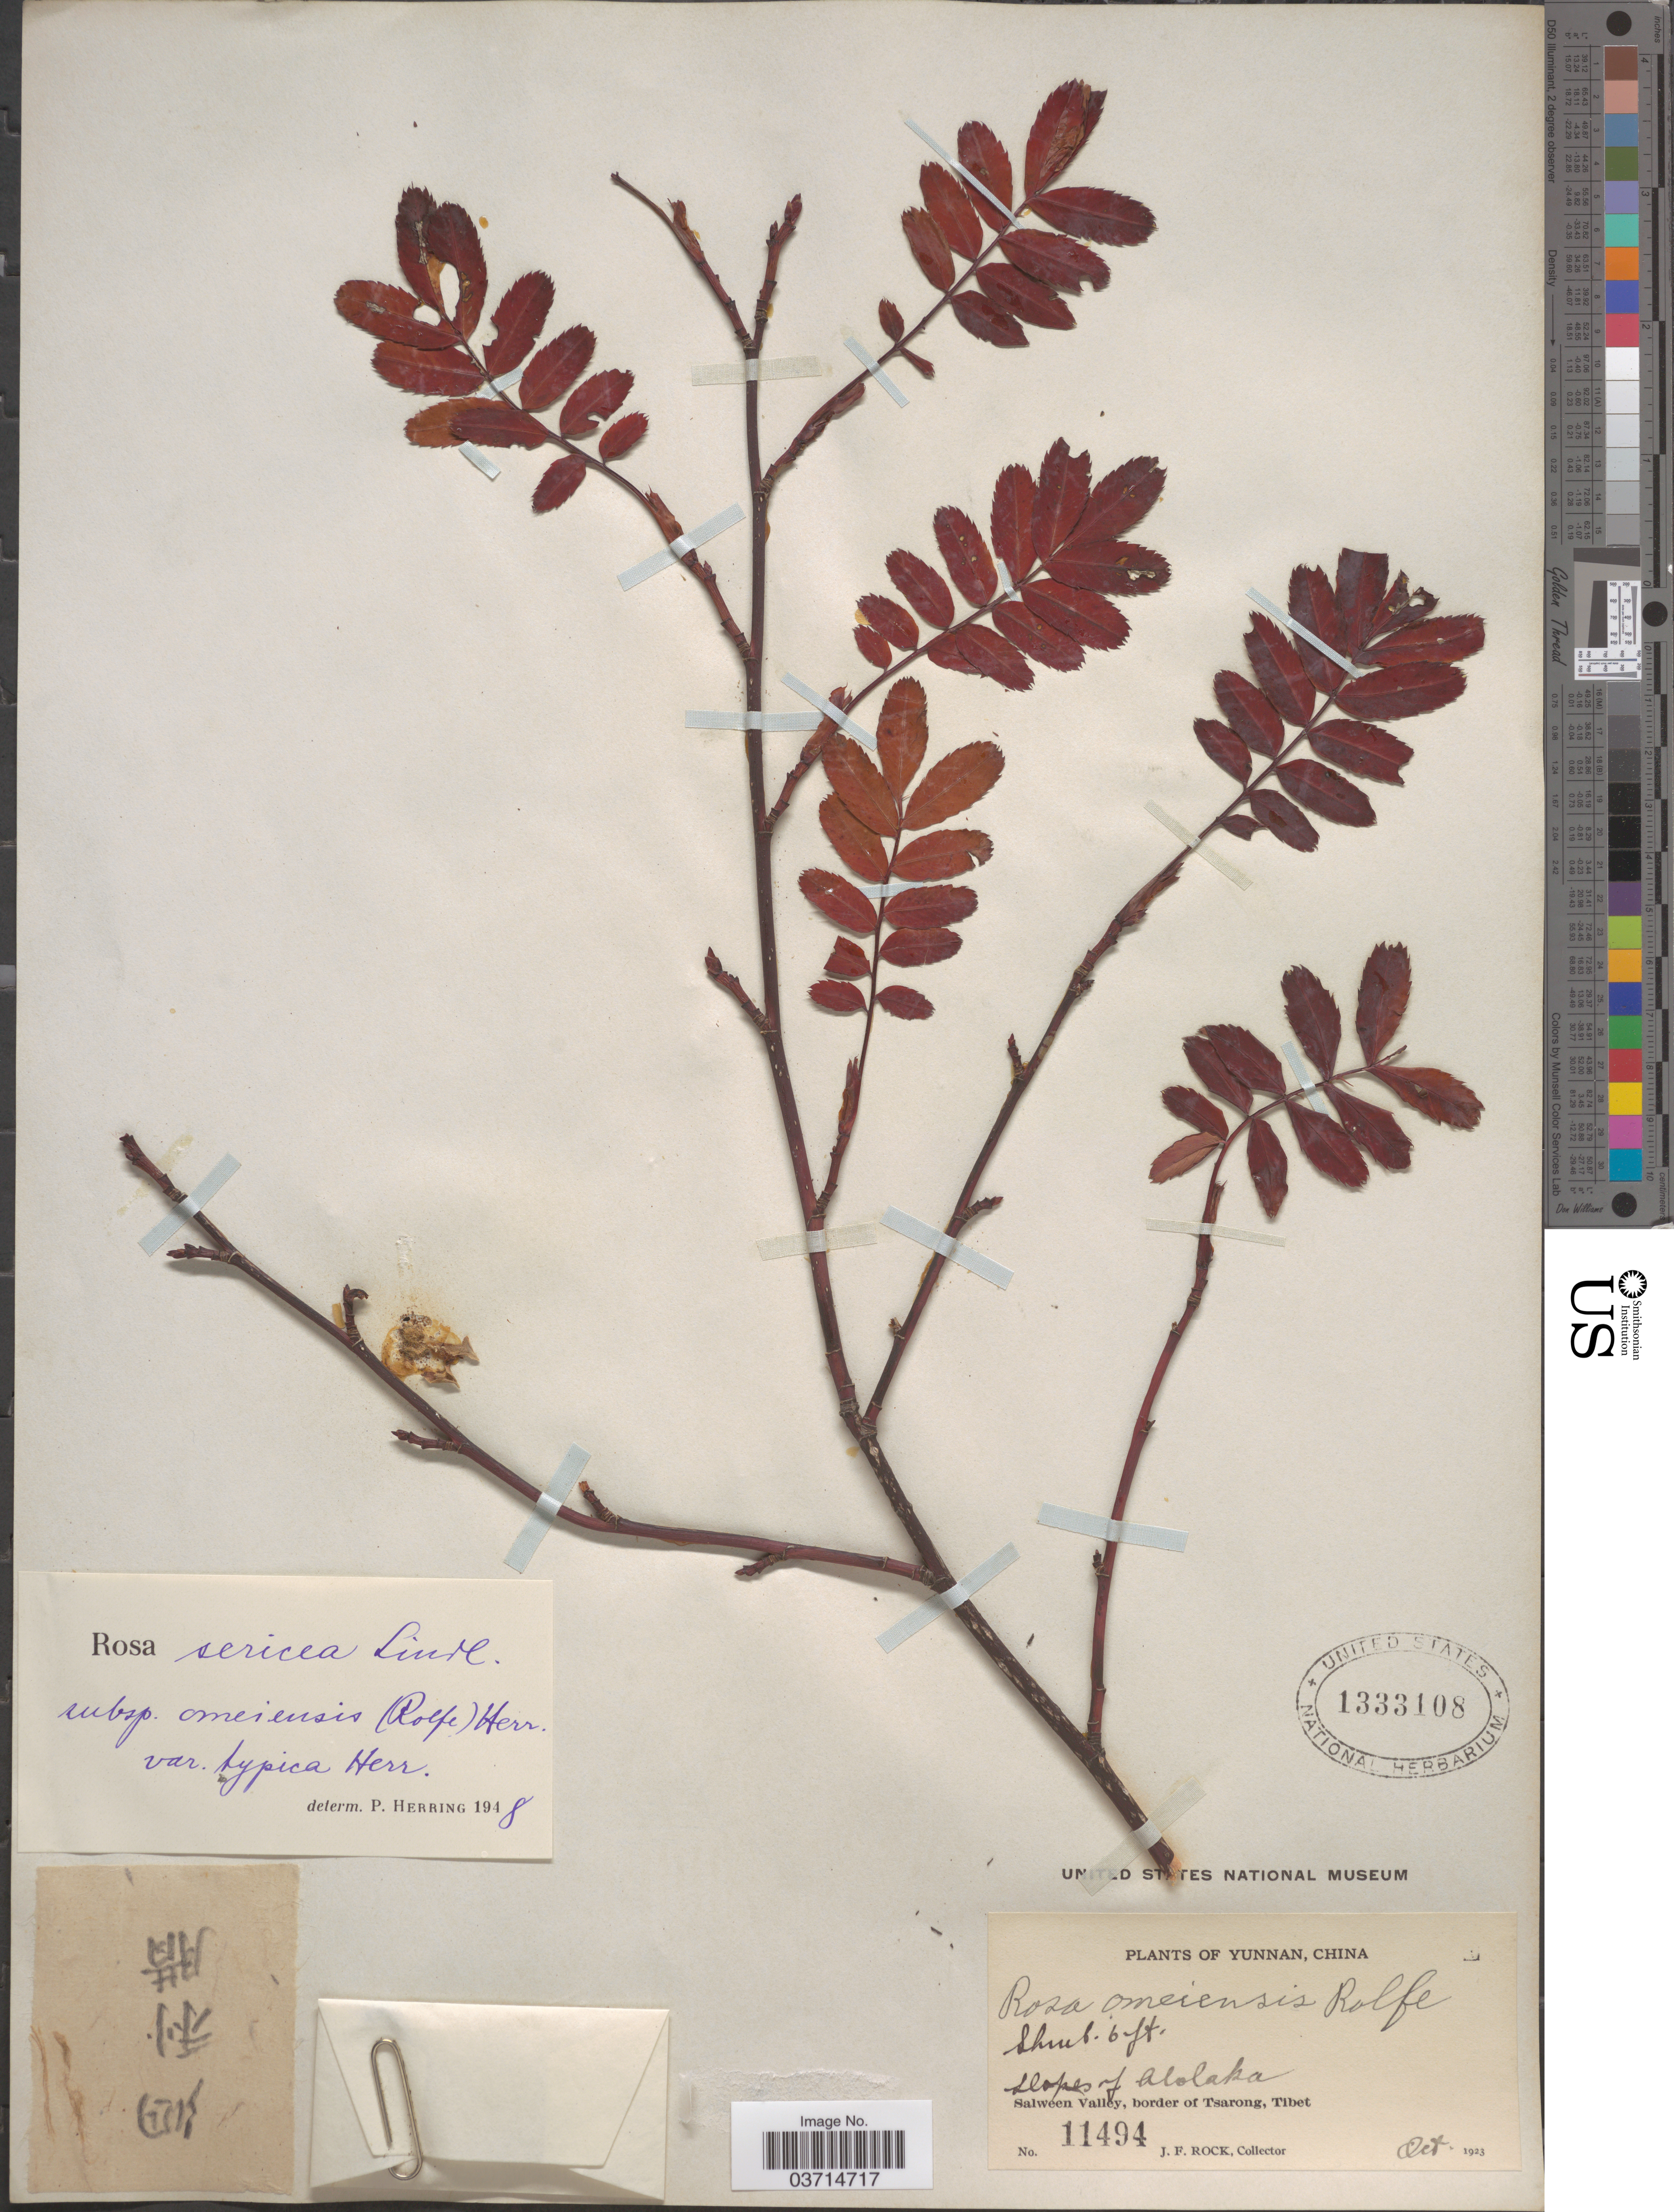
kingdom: Plantae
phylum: Tracheophyta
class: Magnoliopsida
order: Rosales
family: Rosaceae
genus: Rosa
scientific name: Rosa omeiensis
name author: Rolfe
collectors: J. Rock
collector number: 11494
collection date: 1923-10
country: China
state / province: Xizang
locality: Slopes of Alolaka [interpreted]. Salween Valley, border of Tsarong, Tibet.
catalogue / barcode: US 1333108